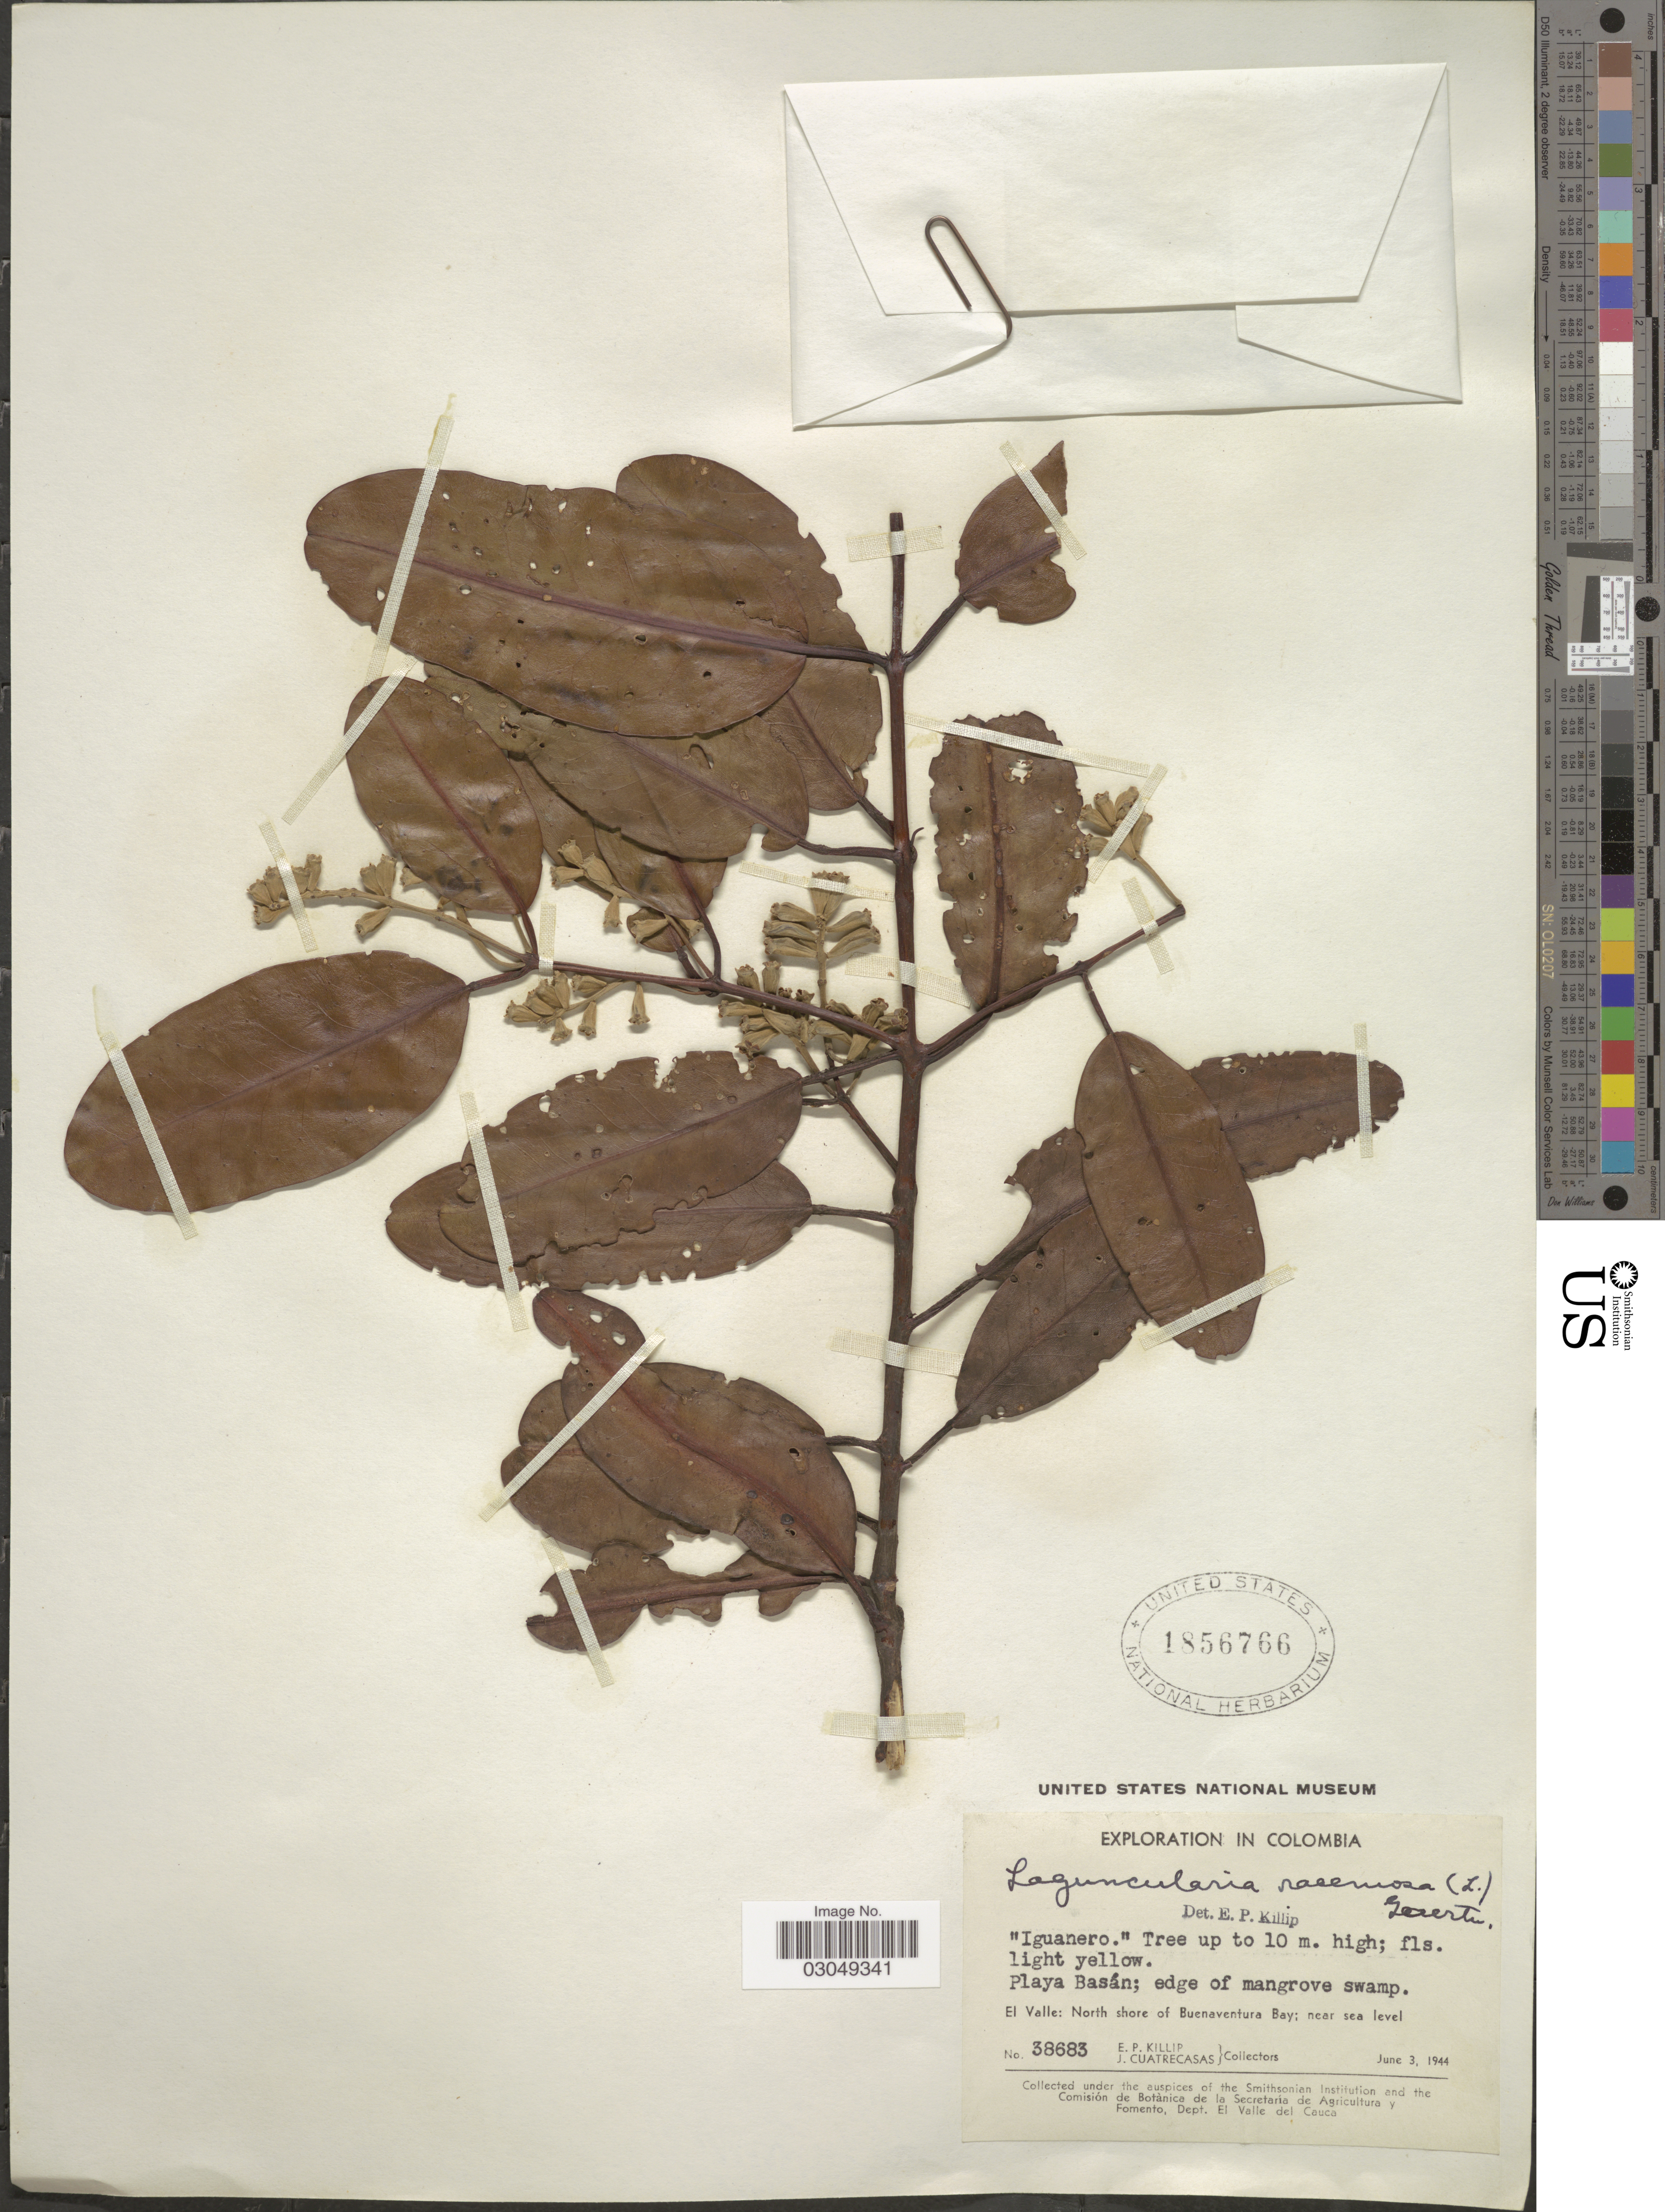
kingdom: Plantae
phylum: Tracheophyta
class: Magnoliopsida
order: Myrtales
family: Combretaceae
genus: Laguncularia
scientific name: Laguncularia racemosa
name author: (L.) C.F. Gaertn.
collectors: E. P. Killip & J. Cuatrecasas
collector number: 38683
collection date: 1944-06-03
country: Colombia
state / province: Valle del Cauca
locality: Playa Basán; edge of mangrove swamp. El Valle: North shore of Buenaventura Bay.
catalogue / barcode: US 1856766